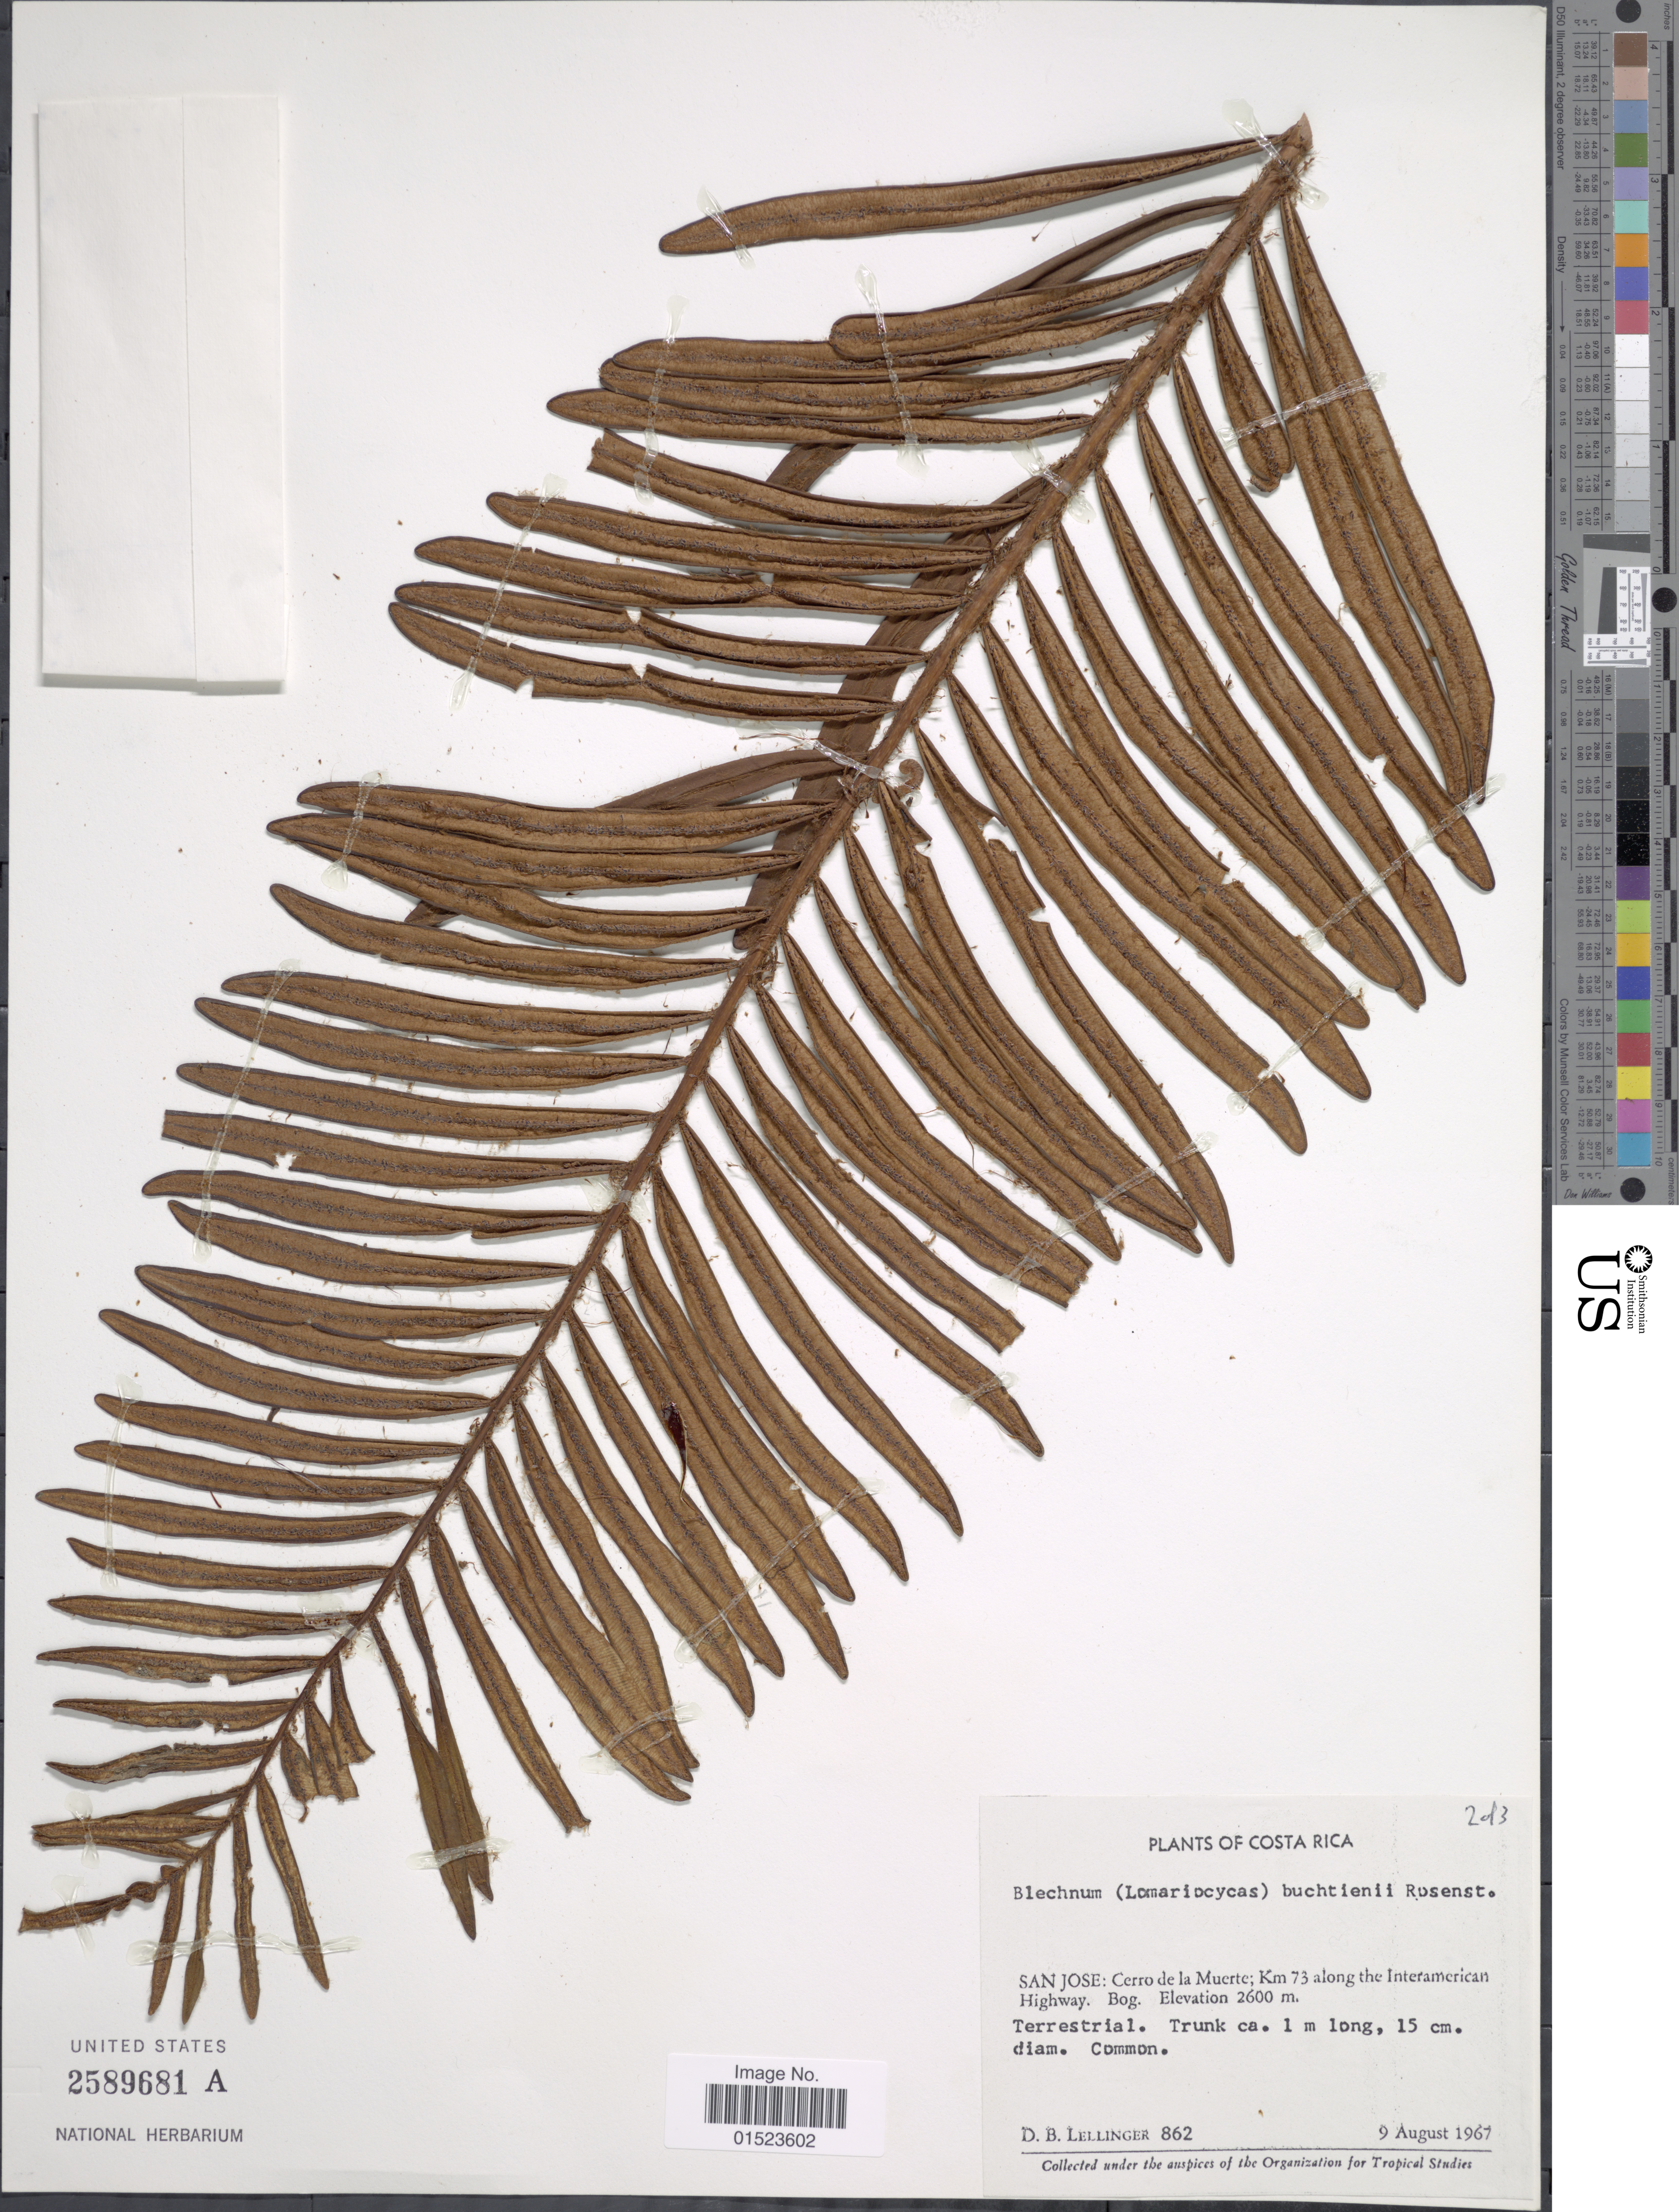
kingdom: Plantae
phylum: Tracheophyta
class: Polypodiopsida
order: Polypodiales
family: Blechnaceae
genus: Blechnum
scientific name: Blechnum auratum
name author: (Fée) R.M. Tryon & Stolze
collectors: D. B. Lellinger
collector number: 862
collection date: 1967-08-09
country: Costa Rica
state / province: San José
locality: Cerro de la Muerte; Km 73 along the Interamerican Highway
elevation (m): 2600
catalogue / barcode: US 2589681A